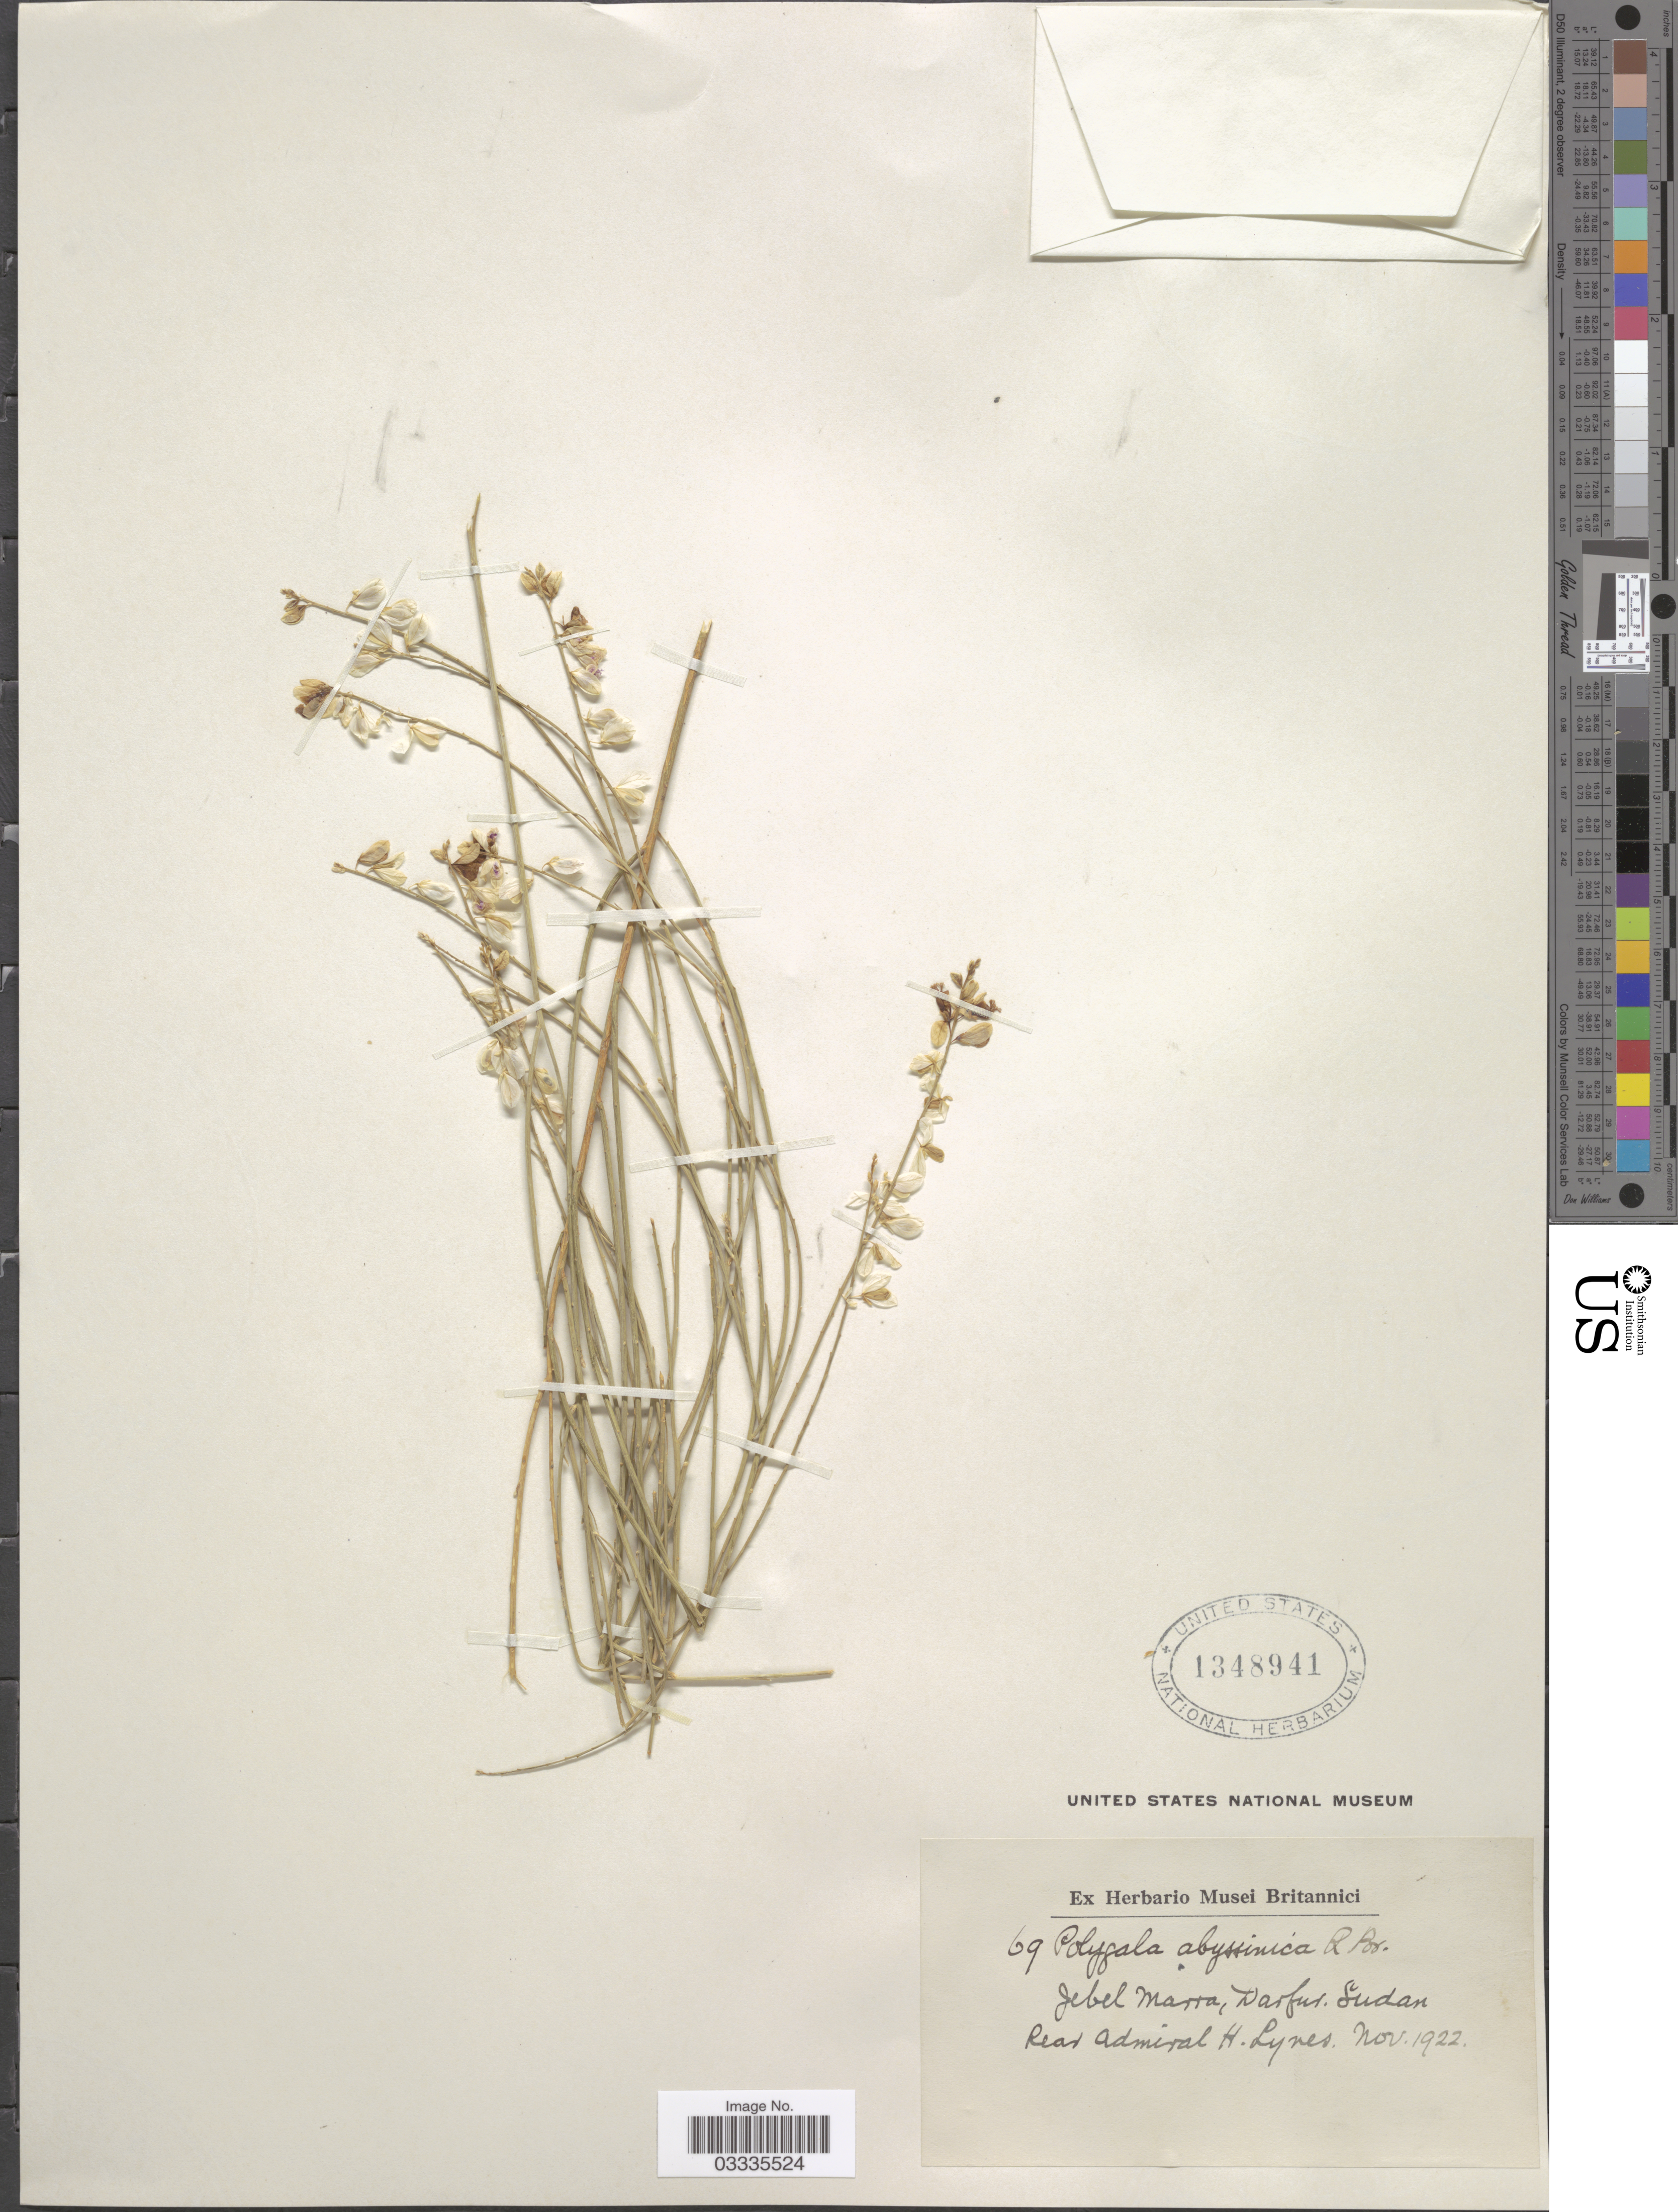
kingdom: Plantae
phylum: Tracheophyta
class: Magnoliopsida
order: Fabales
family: Polygalaceae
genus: Polygala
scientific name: Polygala abyssinica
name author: R. Br. ex Fresen.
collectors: H. Lynes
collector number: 69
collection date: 1922-11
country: Sudan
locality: Jebel Marra, Darfur.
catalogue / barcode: US 1348941